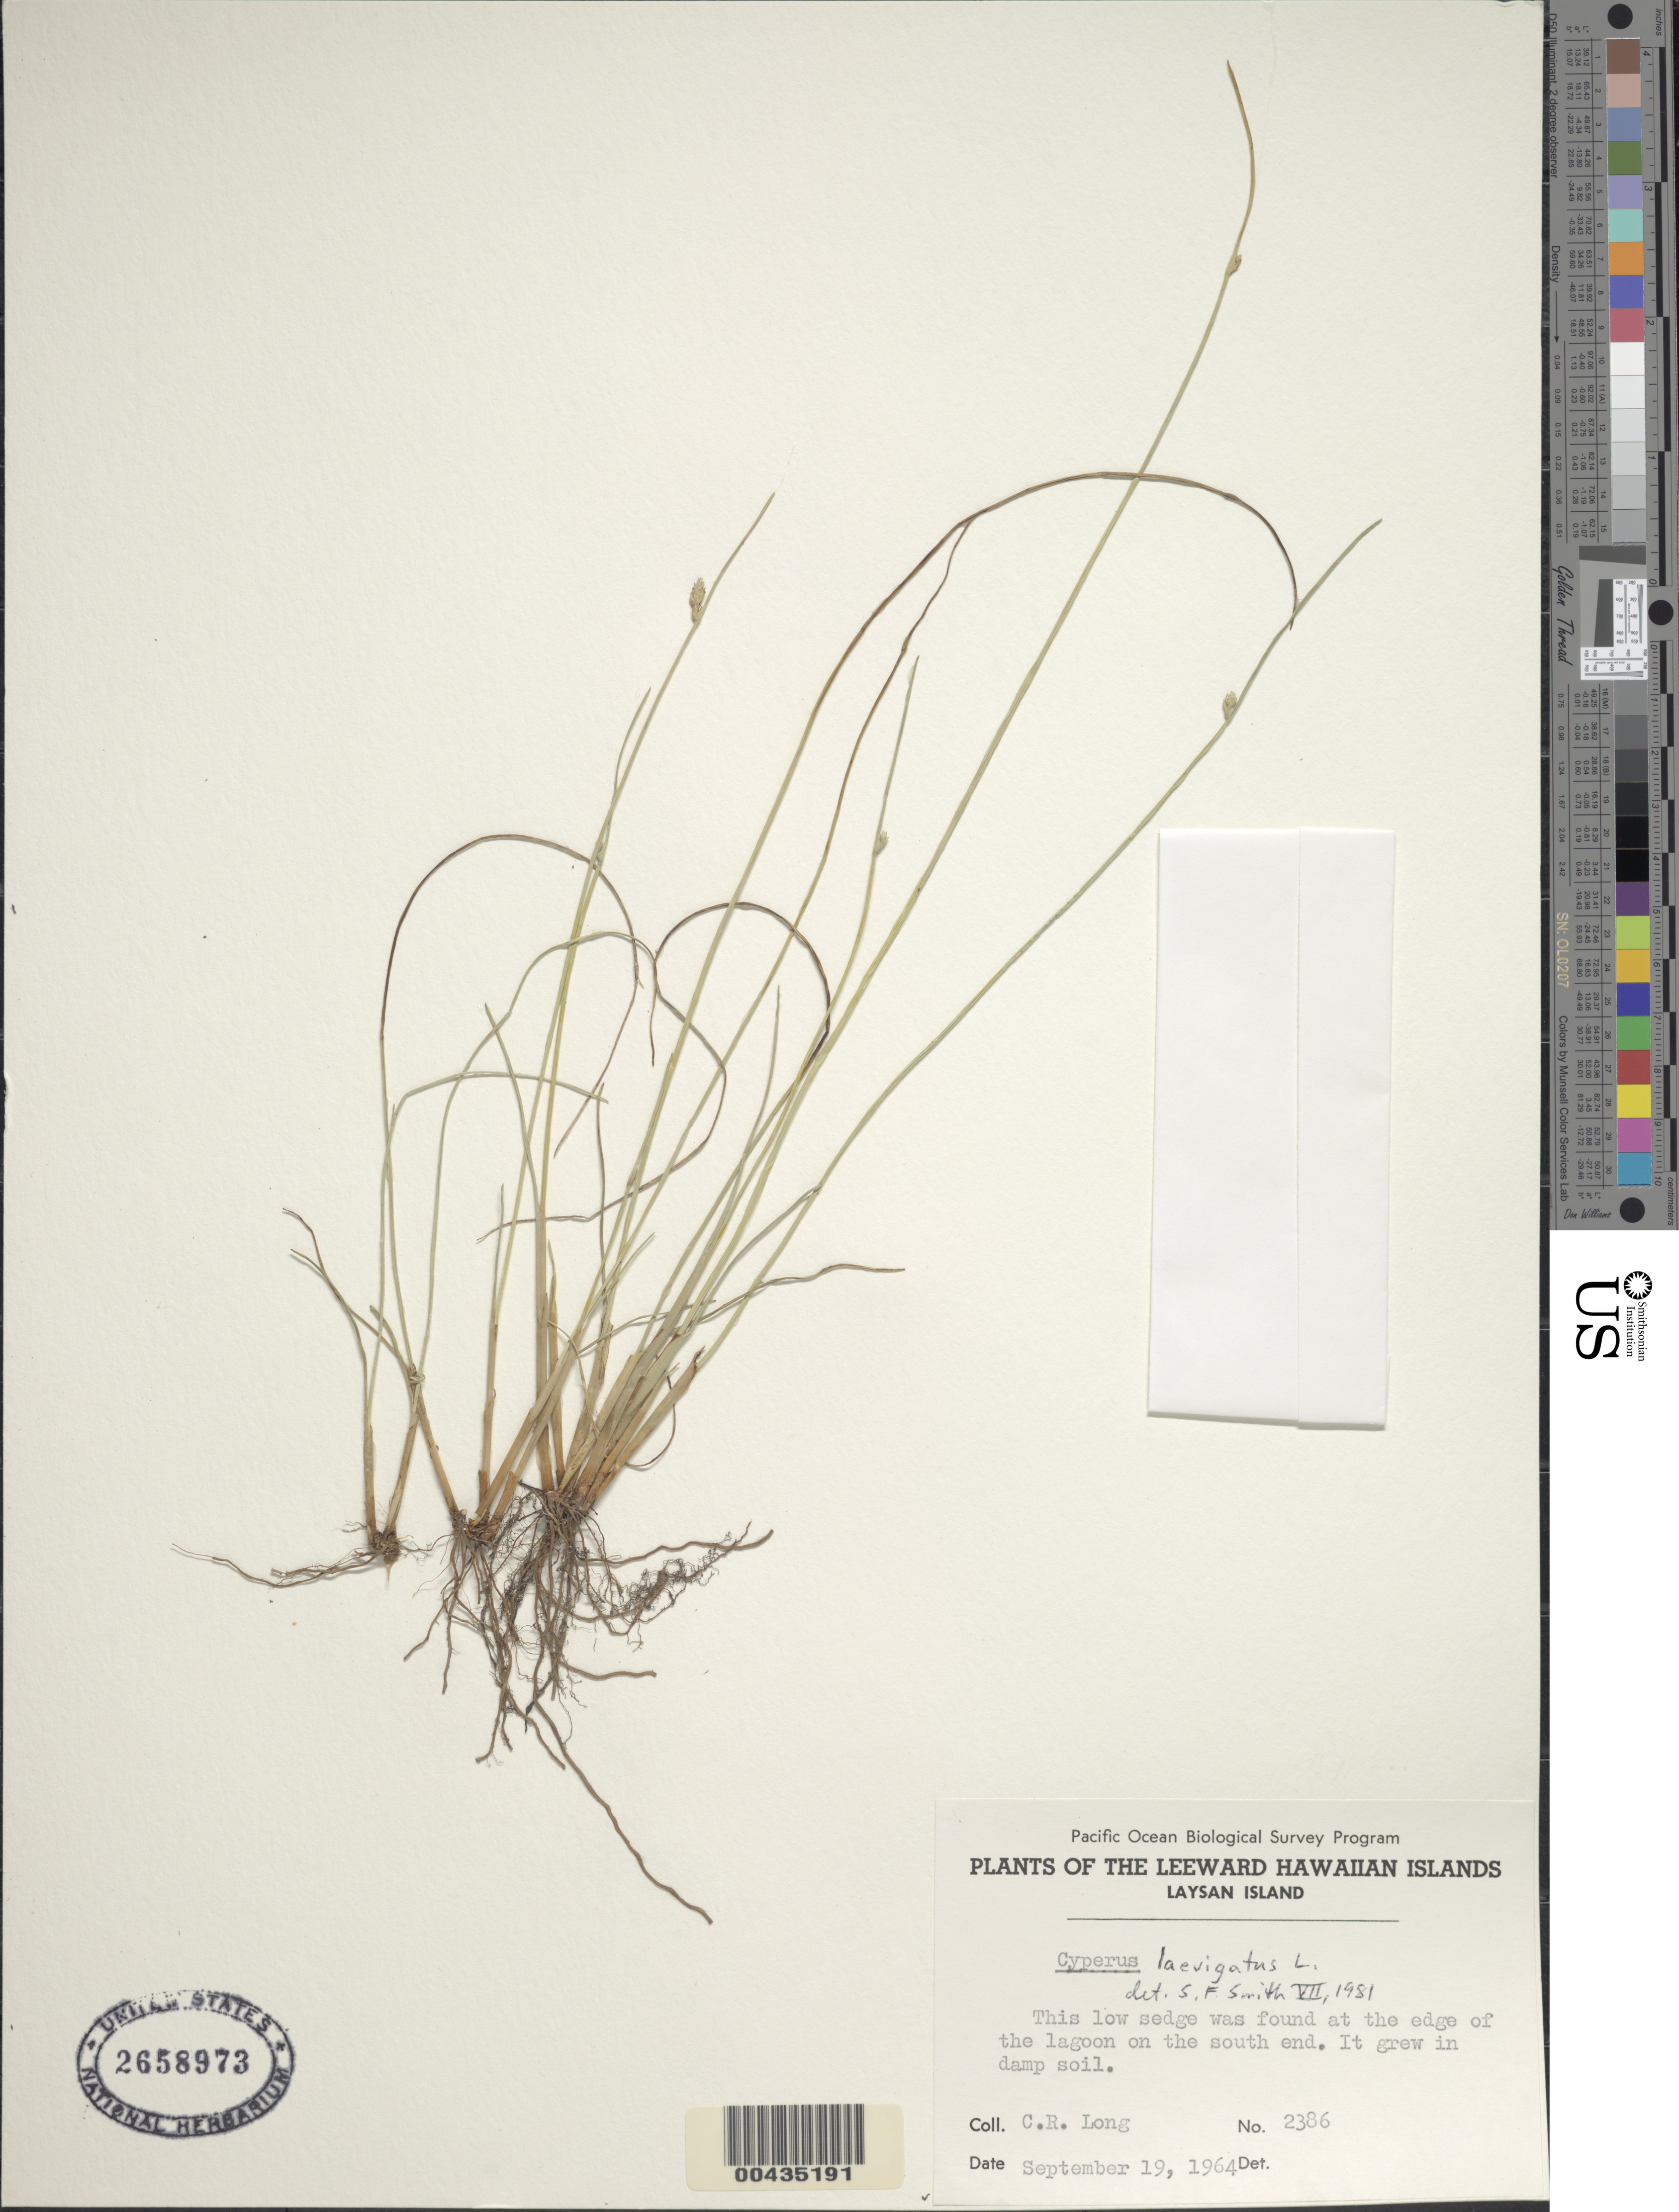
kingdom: Plantae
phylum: Tracheophyta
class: Liliopsida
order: Poales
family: Cyperaceae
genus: Cyperus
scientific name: Cyperus laevigatus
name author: L.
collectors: C. Long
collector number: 2386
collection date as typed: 19 Sep 1964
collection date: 1964-09-19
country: United States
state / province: Hawaii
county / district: Honolulu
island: Laysan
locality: Laysan - at the edge of the lagoon on the south end.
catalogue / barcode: US 2658973